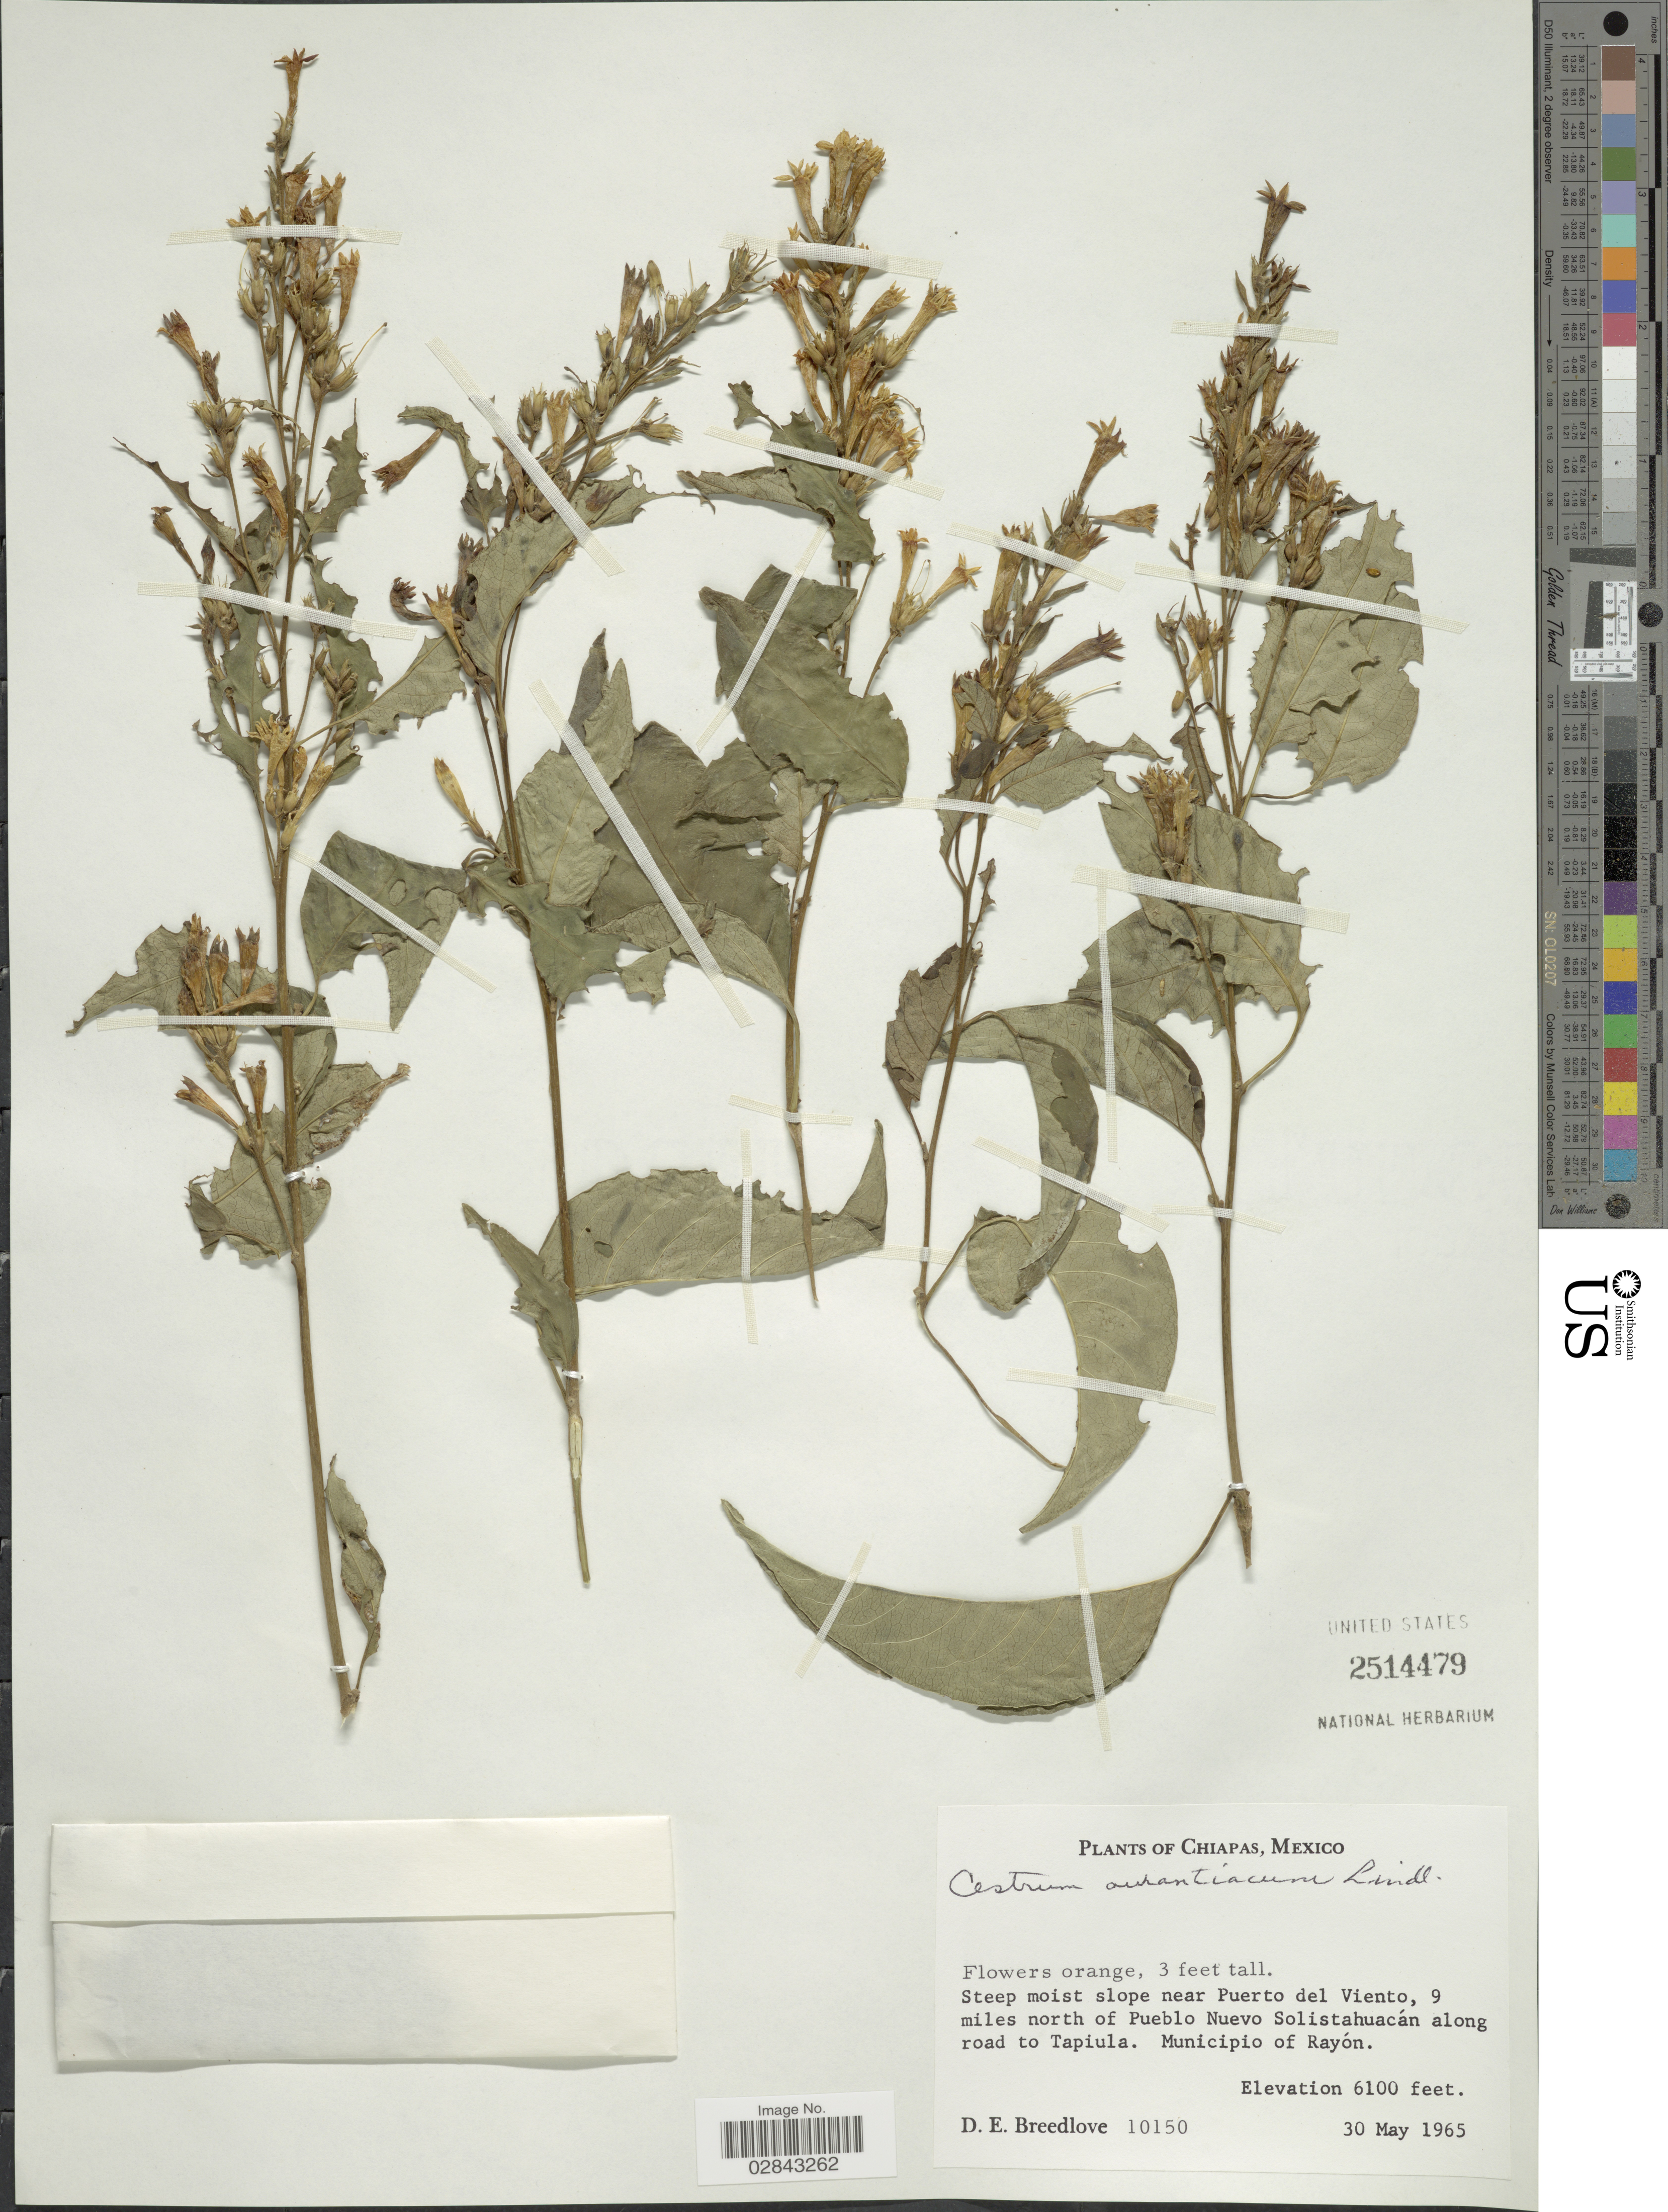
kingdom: Plantae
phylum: Tracheophyta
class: Magnoliopsida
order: Solanales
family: Solanaceae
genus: Cestrum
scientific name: Cestrum aurantiacum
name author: Lindley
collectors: D. E. Breedlove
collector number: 10150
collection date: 1965-05-30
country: Mexico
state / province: Chiapas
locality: Steep moist slope near Puerto del Viento, 9 miles north of Pueblo Nuevo Solistahuacán along road to Tapiula. Municipio of Rayón.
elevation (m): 1859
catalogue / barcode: US 2514479